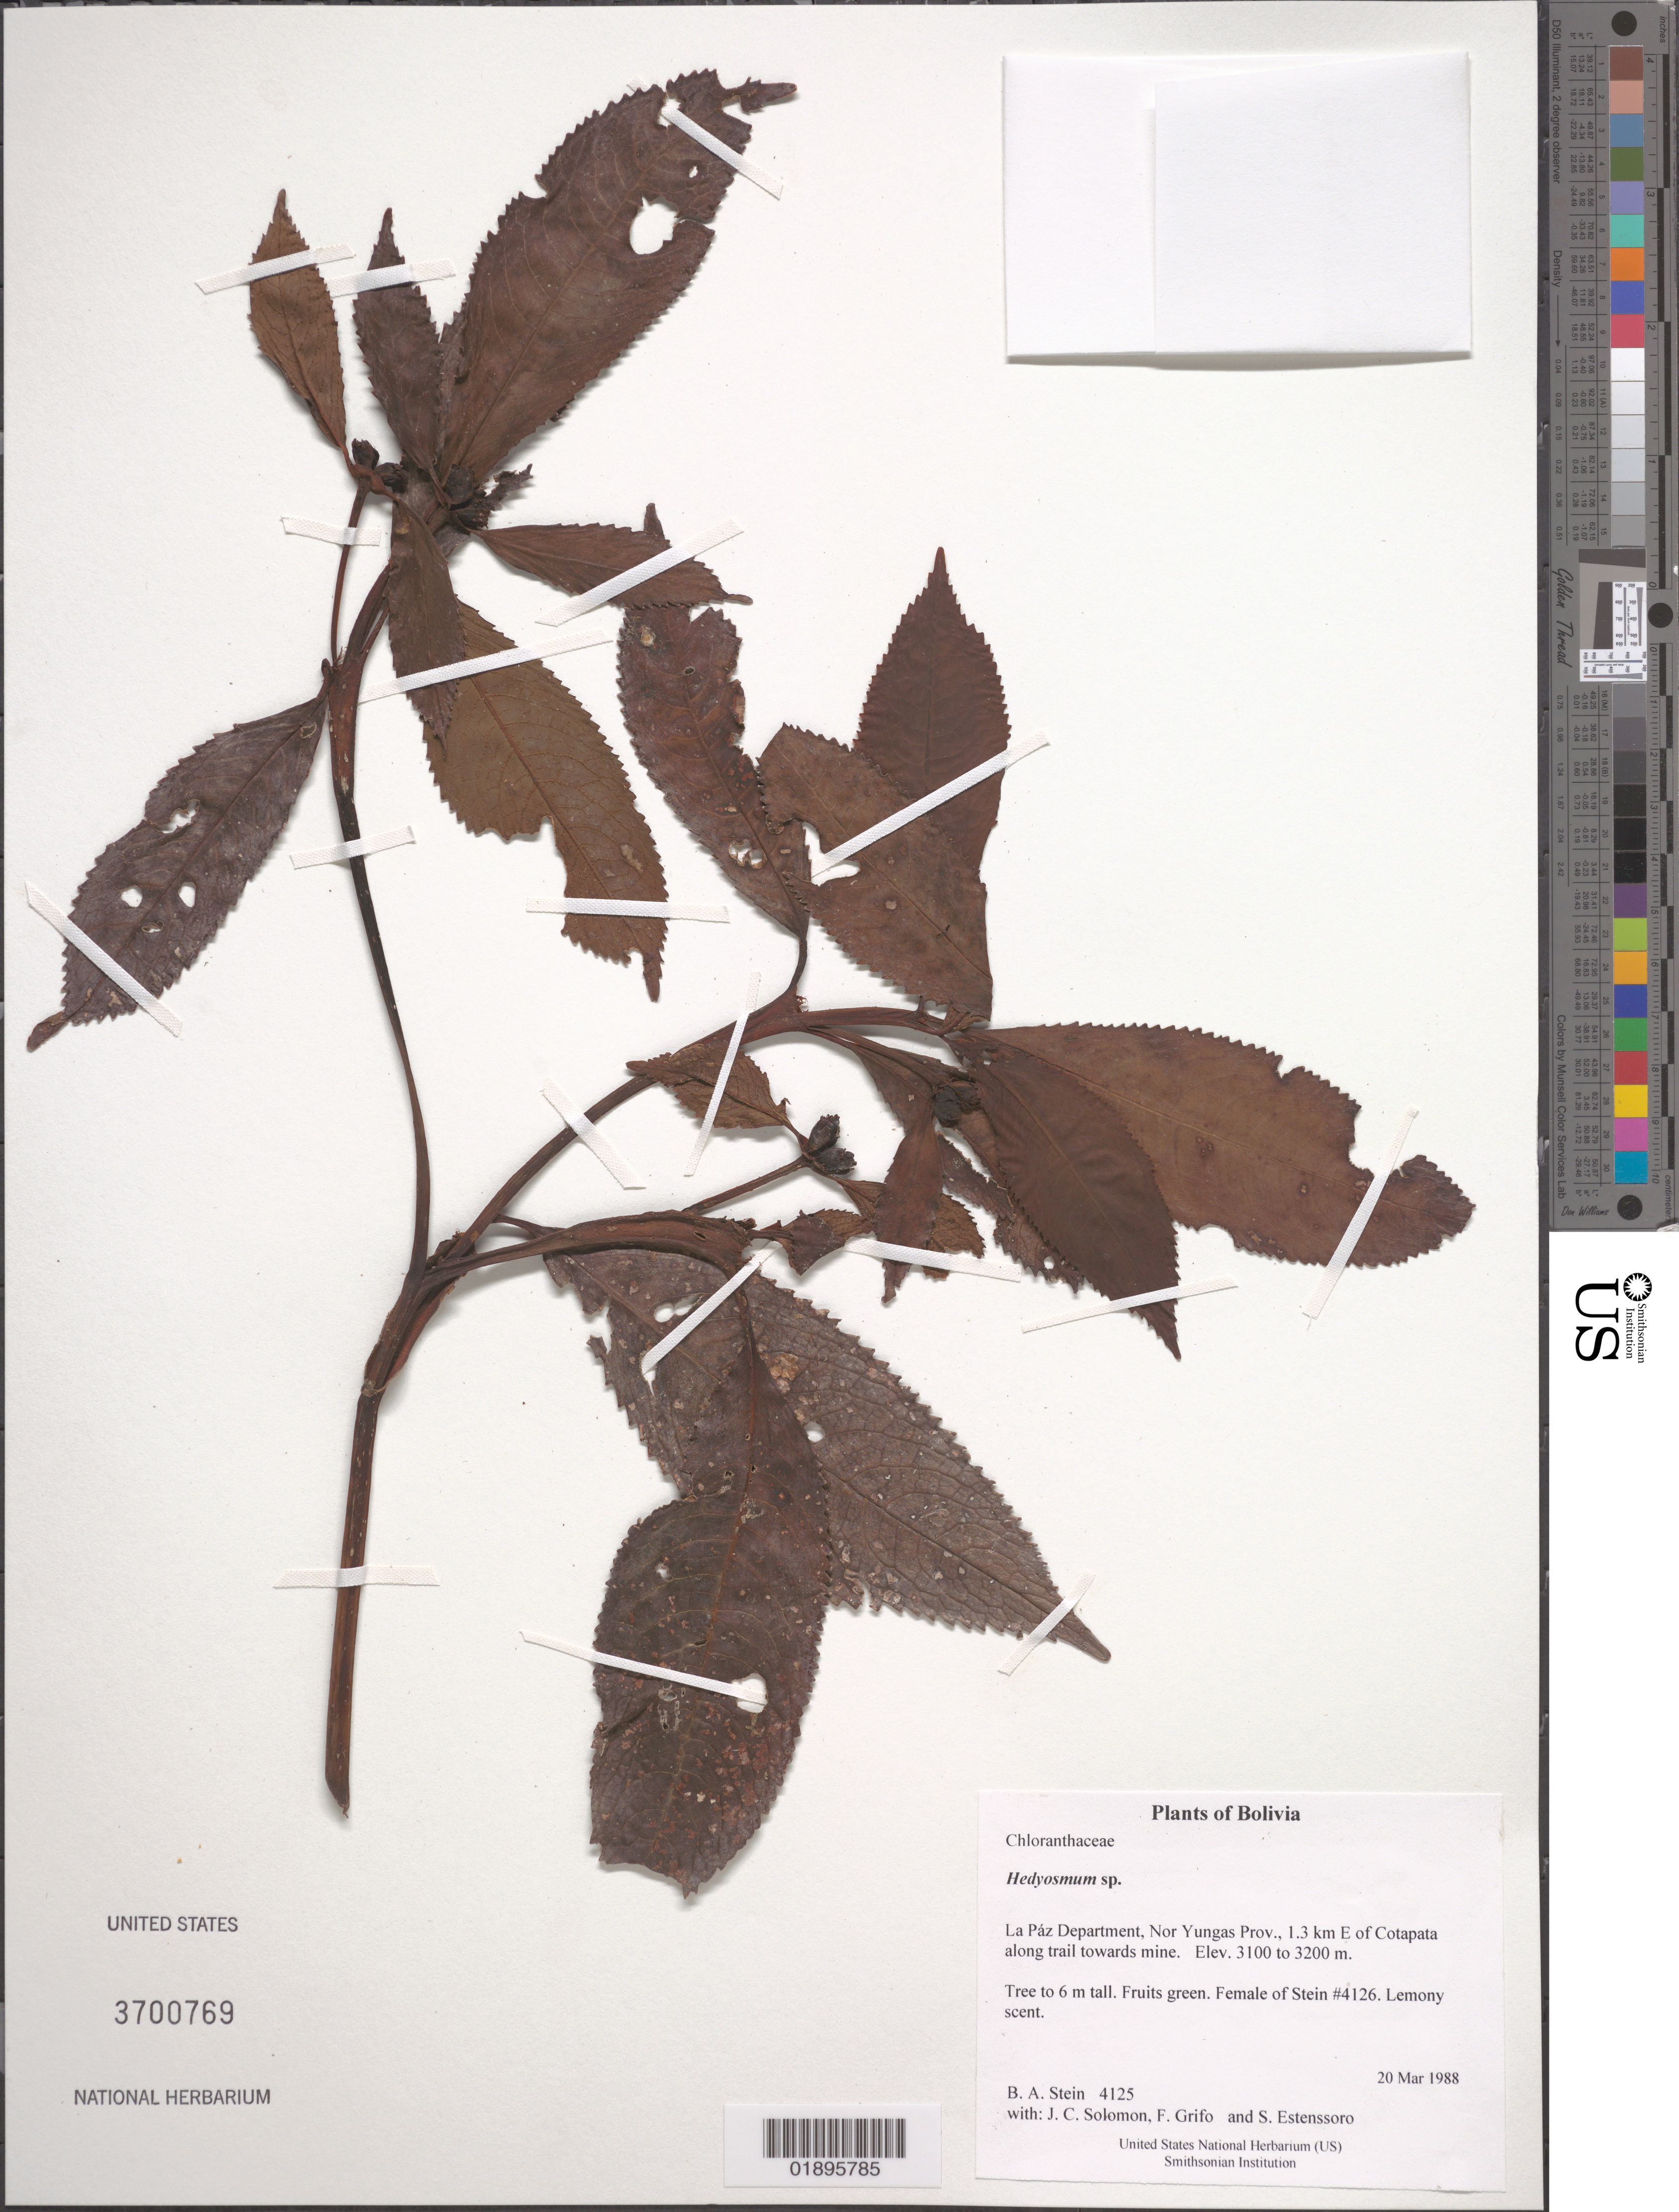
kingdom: Plantae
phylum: Tracheophyta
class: Magnoliopsida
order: Chloranthales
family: Chloranthaceae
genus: Hedyosmum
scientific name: Hedyosmum sp.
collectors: B. A. Stein, J. C. Solomon, F. Grifo & S. Estenssoro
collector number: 4125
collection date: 1988-03-20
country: Bolivia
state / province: La Paz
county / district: Nor Yungas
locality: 1.3 km E of Cotapata along trail towards mine.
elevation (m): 3100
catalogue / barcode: US 3700769